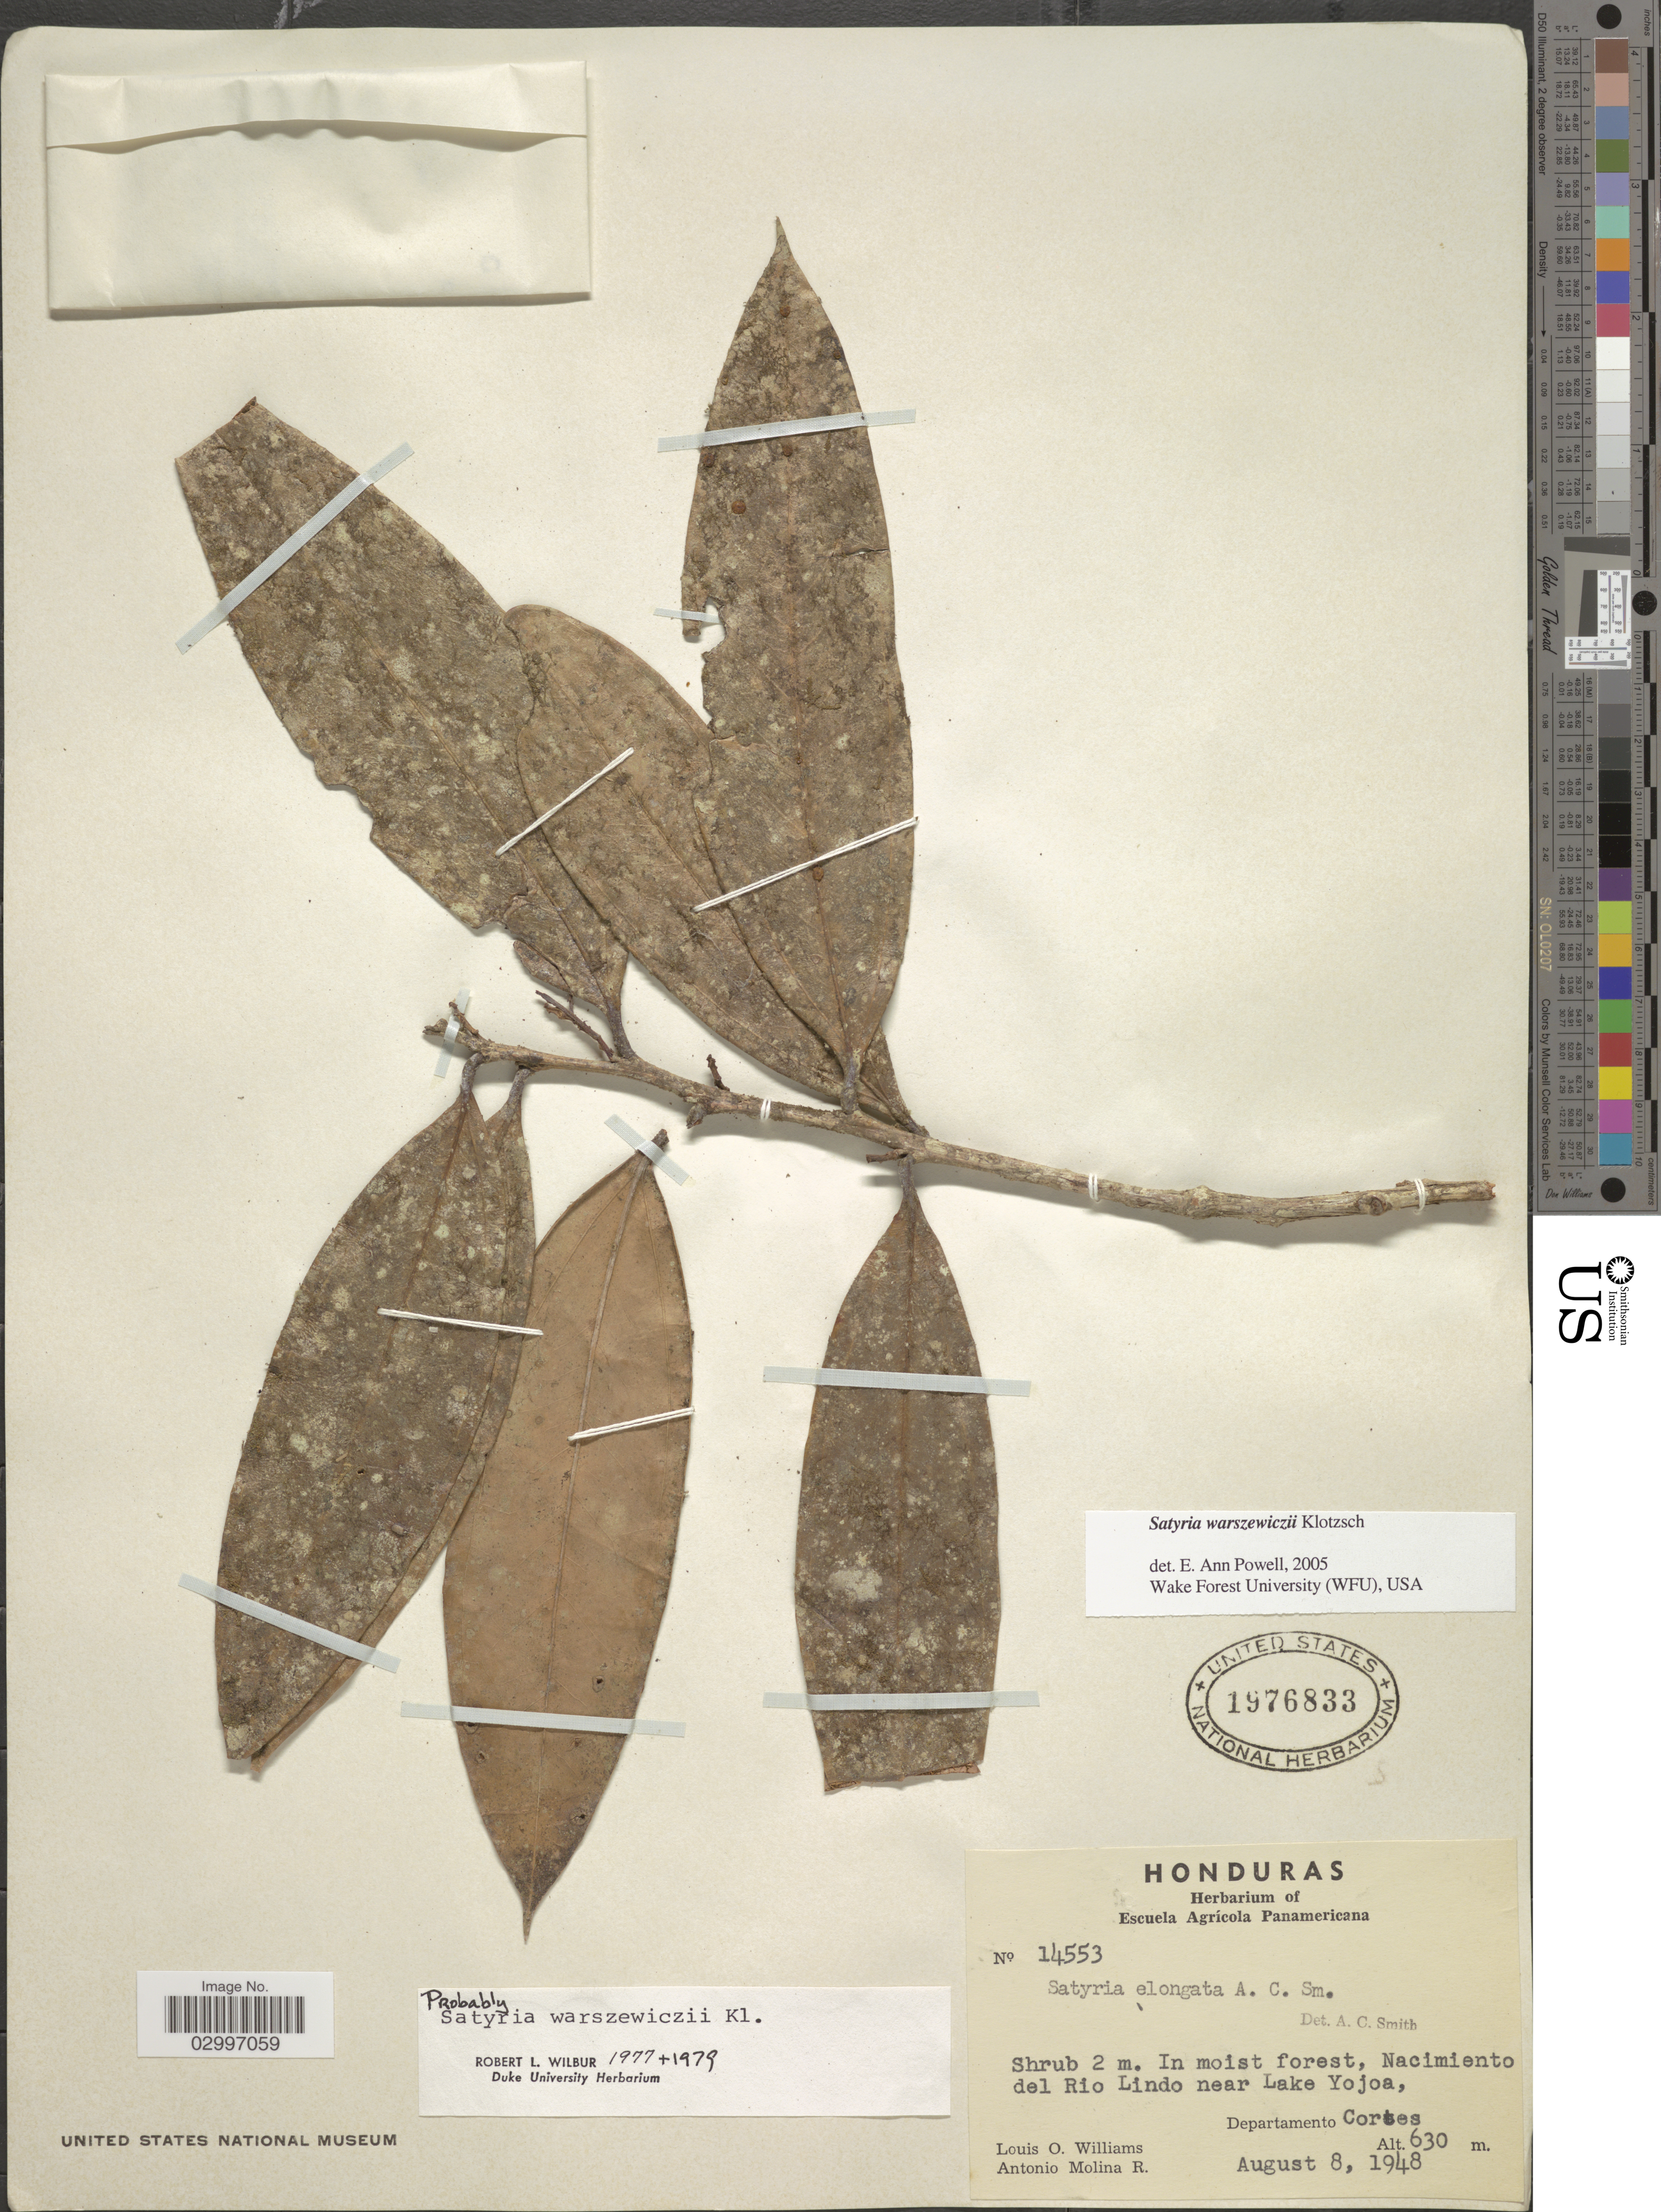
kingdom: Plantae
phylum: Tracheophyta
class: Magnoliopsida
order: Ericales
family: Ericaceae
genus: Satyria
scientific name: Satyria warszewiczii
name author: Klotzsch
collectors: L. O. Williams & A. Molina R.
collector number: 14553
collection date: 1948-08-08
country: Honduras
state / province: Cortés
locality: In moist forest, Nacimiento del Rio Lindo near Lake Yojoa, Departamento Cortes.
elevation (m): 630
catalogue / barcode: US 1976833